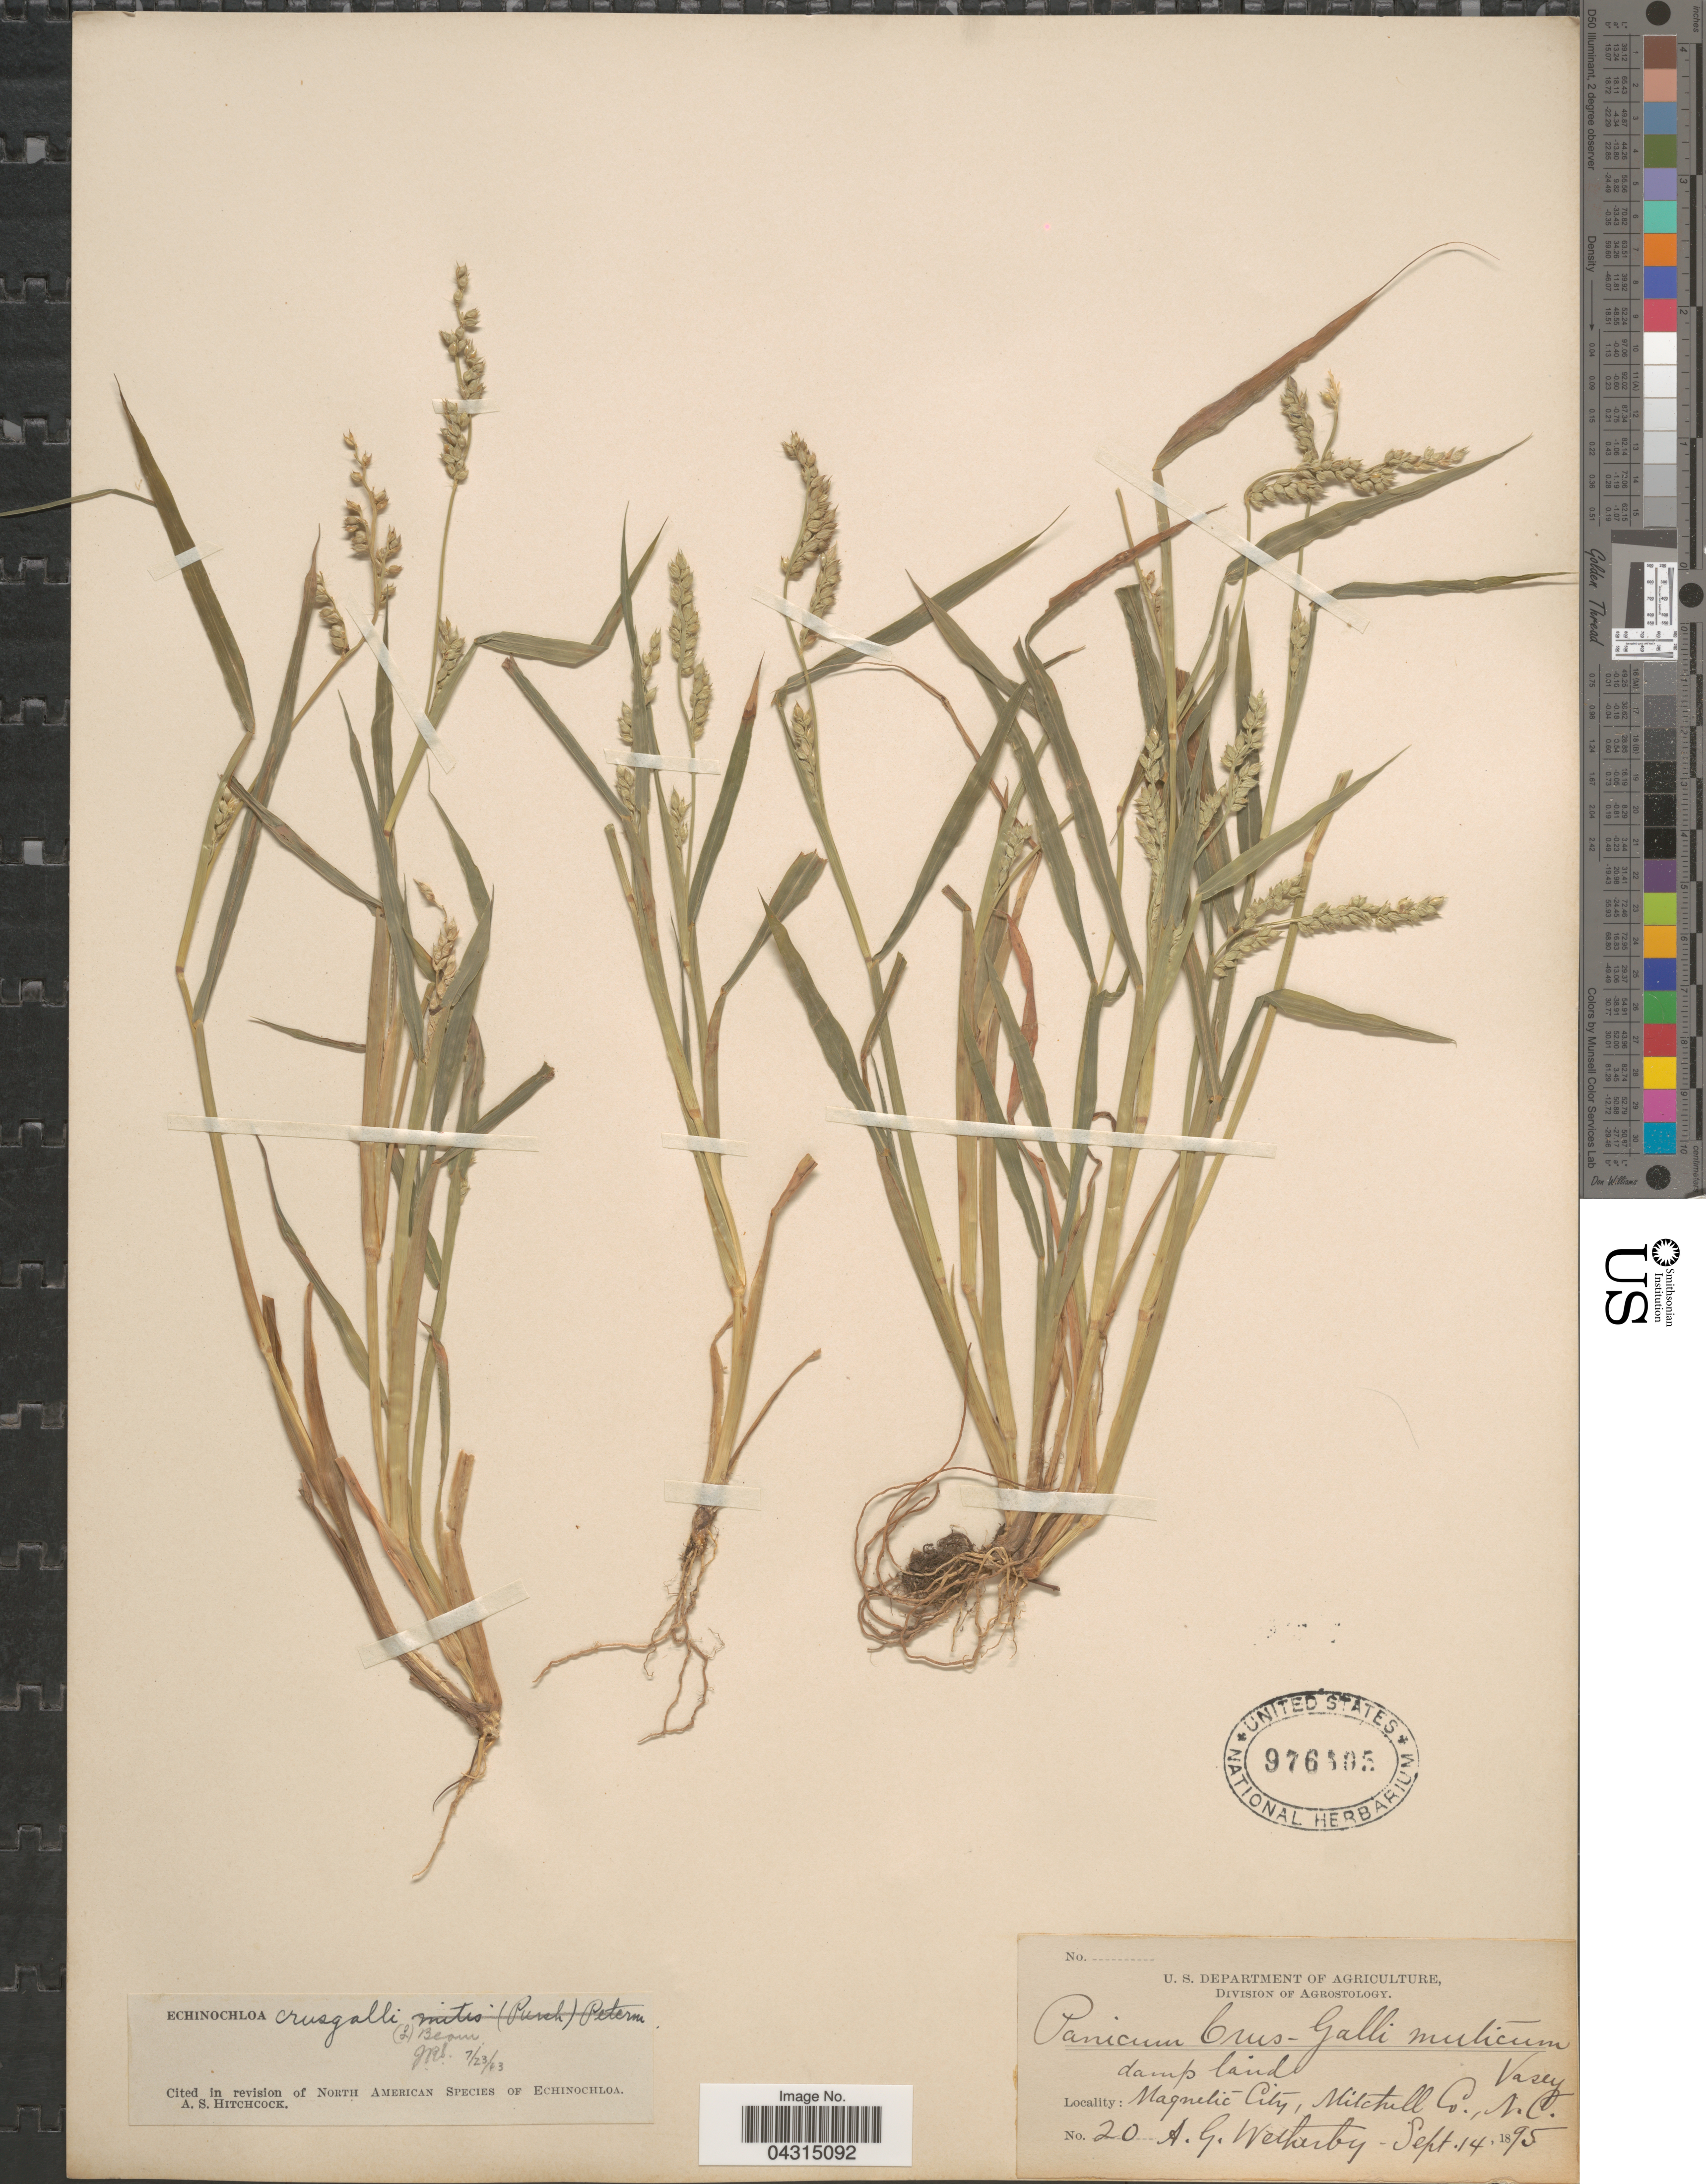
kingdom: Plantae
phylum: Tracheophyta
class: Liliopsida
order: Poales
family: Poaceae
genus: Echinochloa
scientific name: Echinochloa crus-galli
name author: (L.) P. Beauv.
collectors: A. Wetherby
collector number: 20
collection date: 1895-09-14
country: United States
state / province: North Carolina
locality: Magnetic City, Mitchell Co.